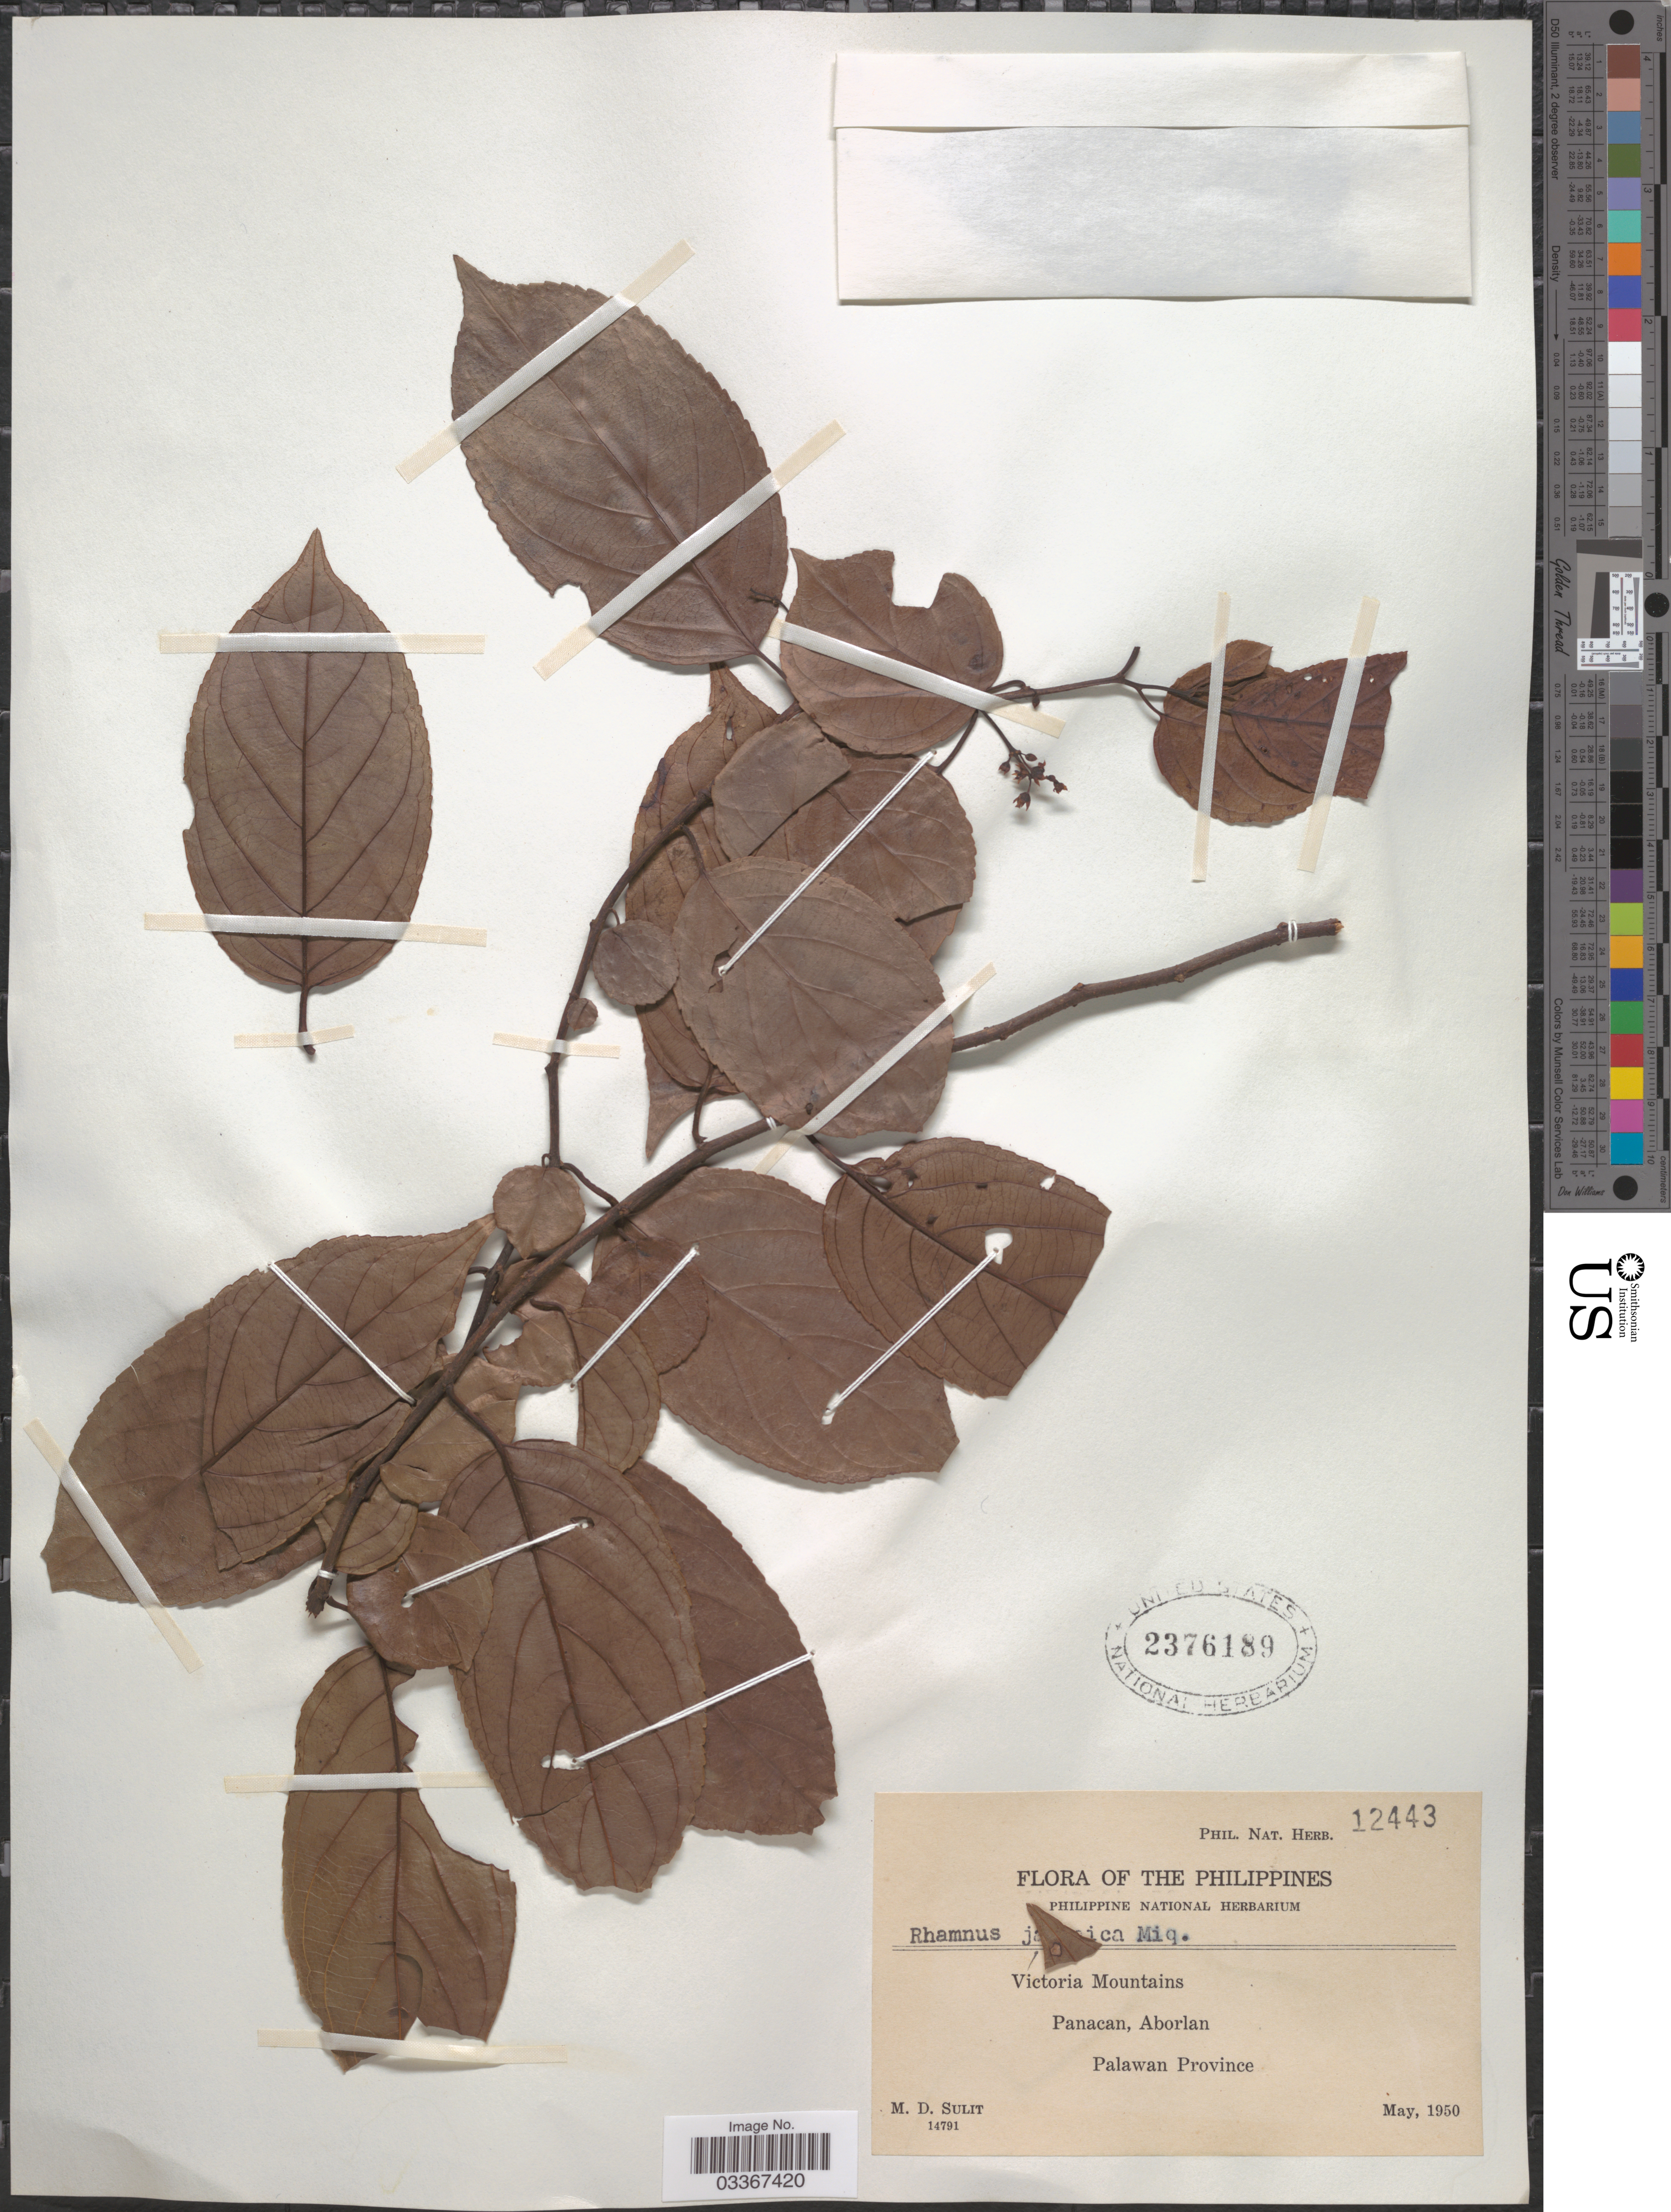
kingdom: Plantae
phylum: Tracheophyta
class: Magnoliopsida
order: Rosales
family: Rhamnaceae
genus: Rhamnus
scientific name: Rhamnus javanica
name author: Miq.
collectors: M. Sulit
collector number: Phil. Nat. Herb. 12443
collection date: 1950-05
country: Philippines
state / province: Mimaropa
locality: Victoria Mountains. Panacan, Aborlan. Palawan Province.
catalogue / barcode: US 2376189